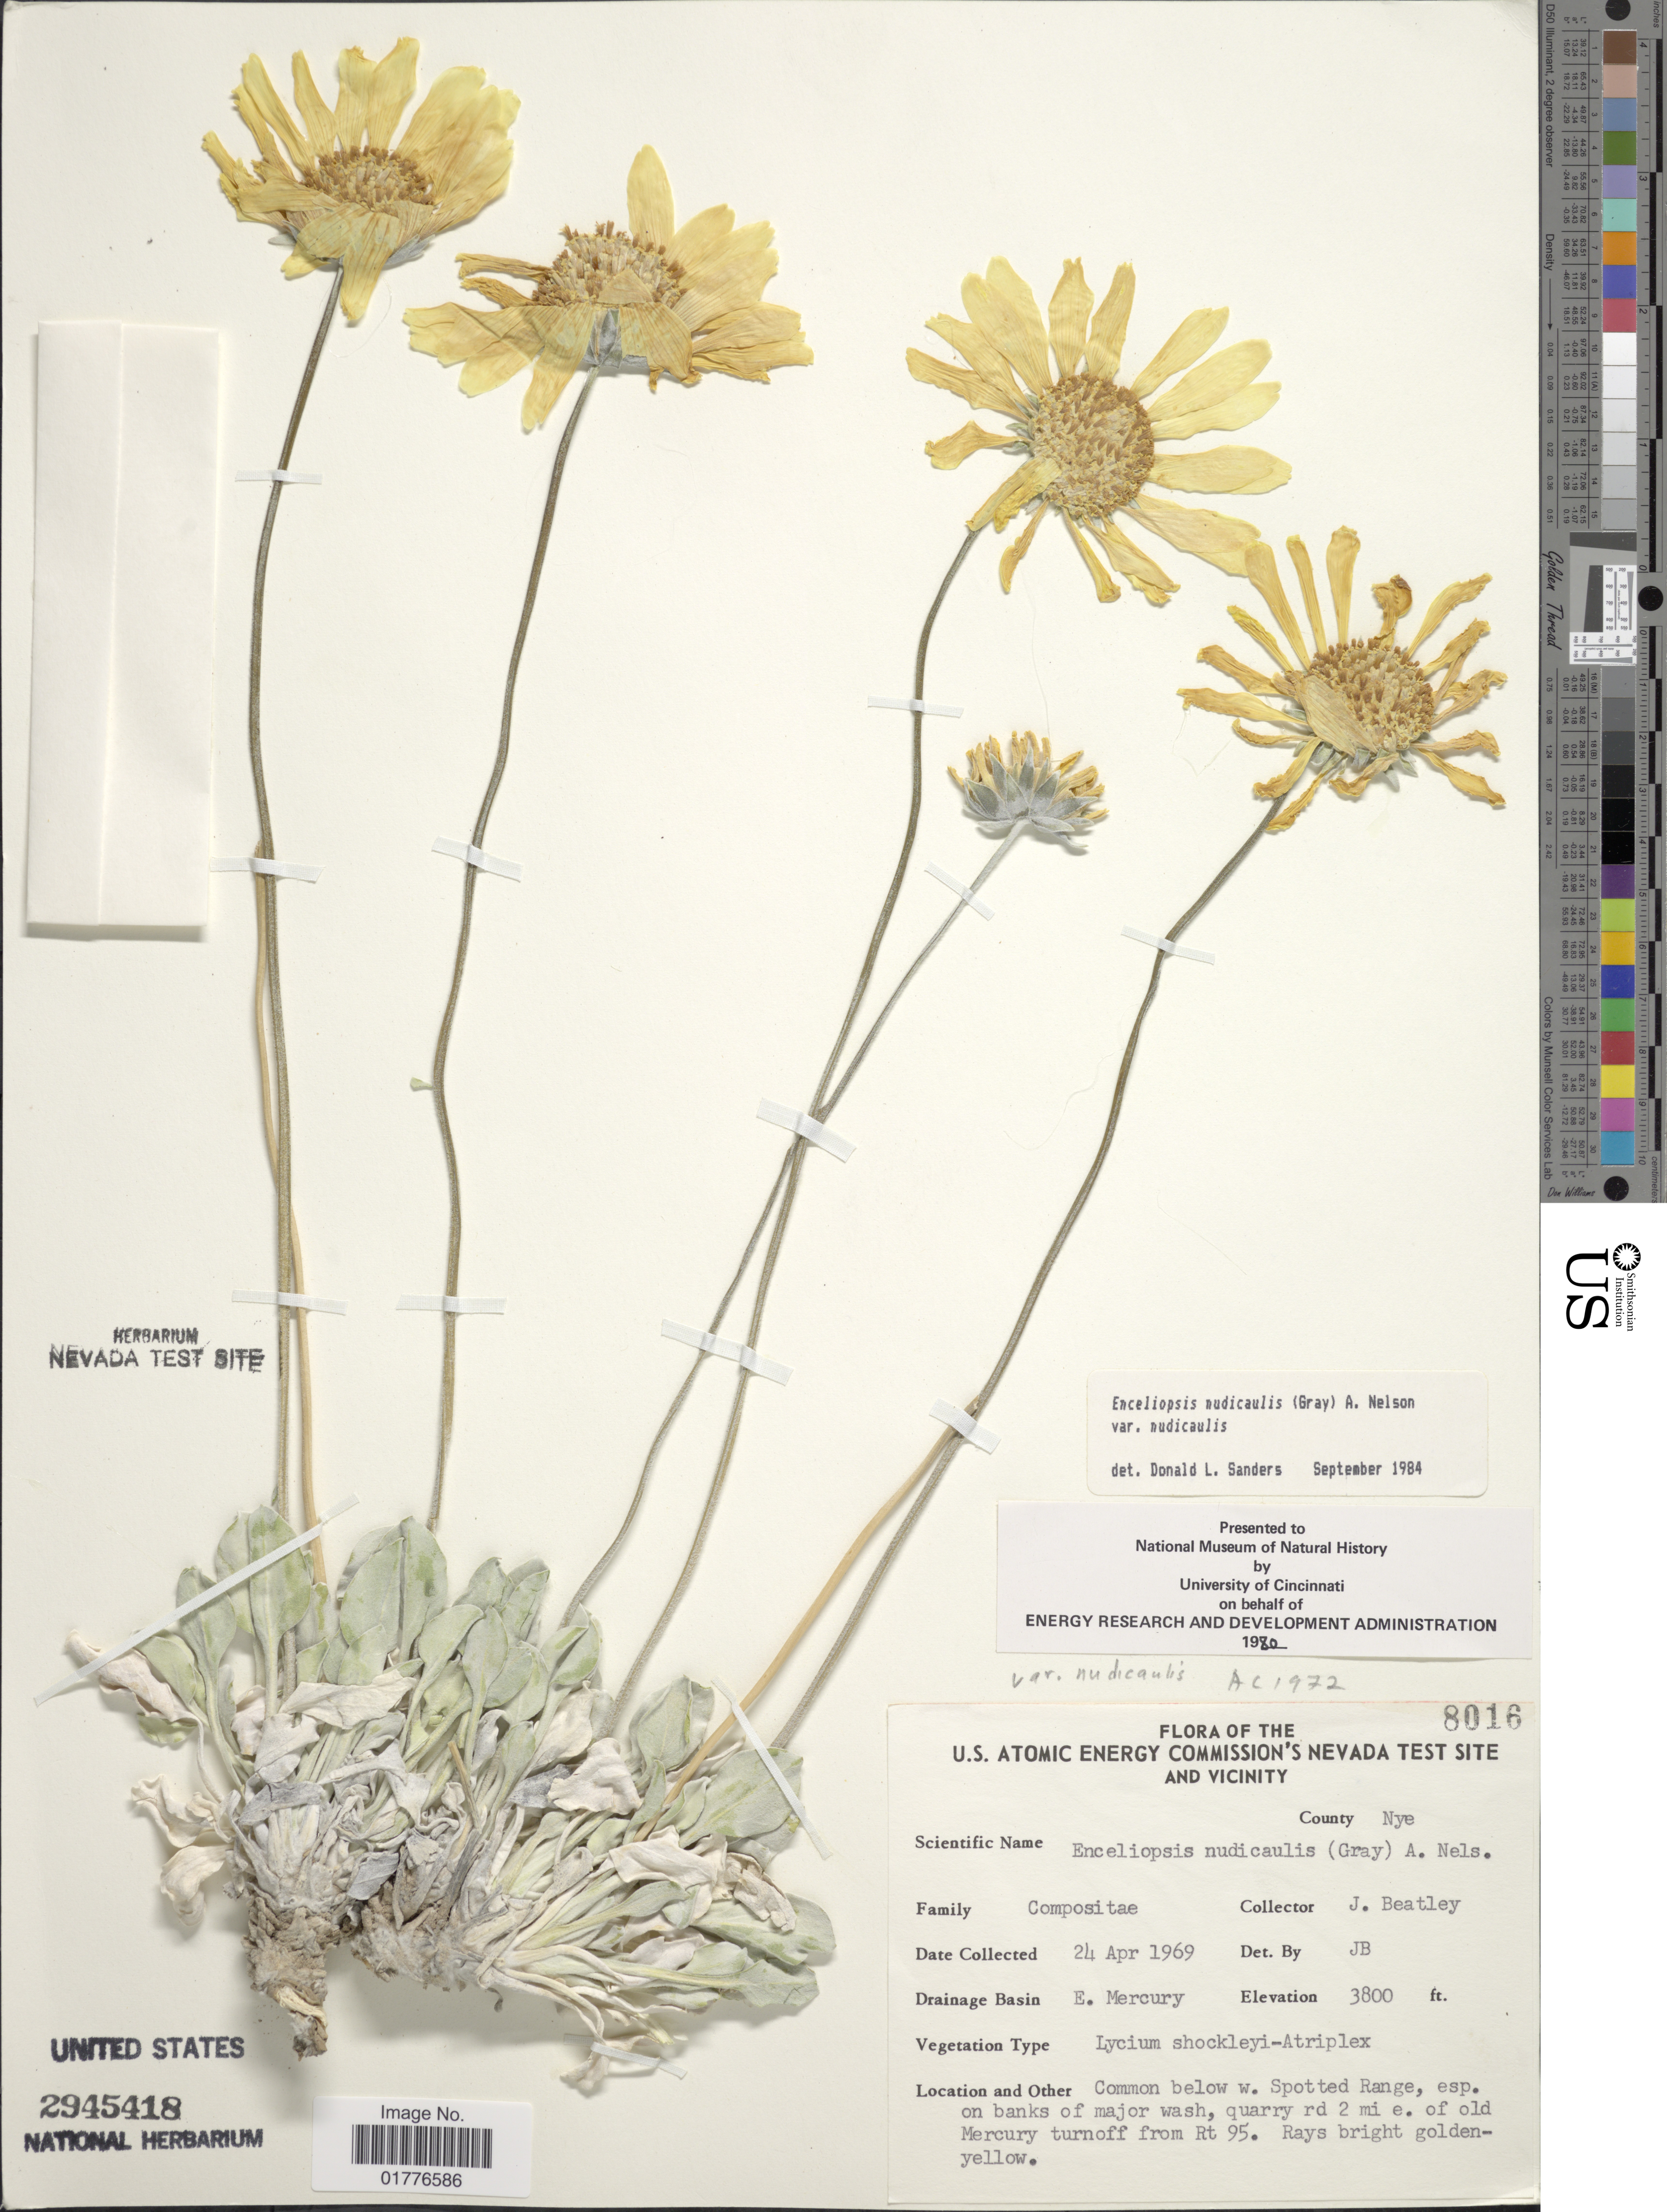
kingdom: Plantae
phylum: Tracheophyta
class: Magnoliopsida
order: Asterales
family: Asteraceae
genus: Enceliopsis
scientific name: Enceliopsis nudicaulis var. nudicaulis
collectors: J. C. Beatley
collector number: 8016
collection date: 1969-04-24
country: United States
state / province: Nevada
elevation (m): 1158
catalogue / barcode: US 2945418